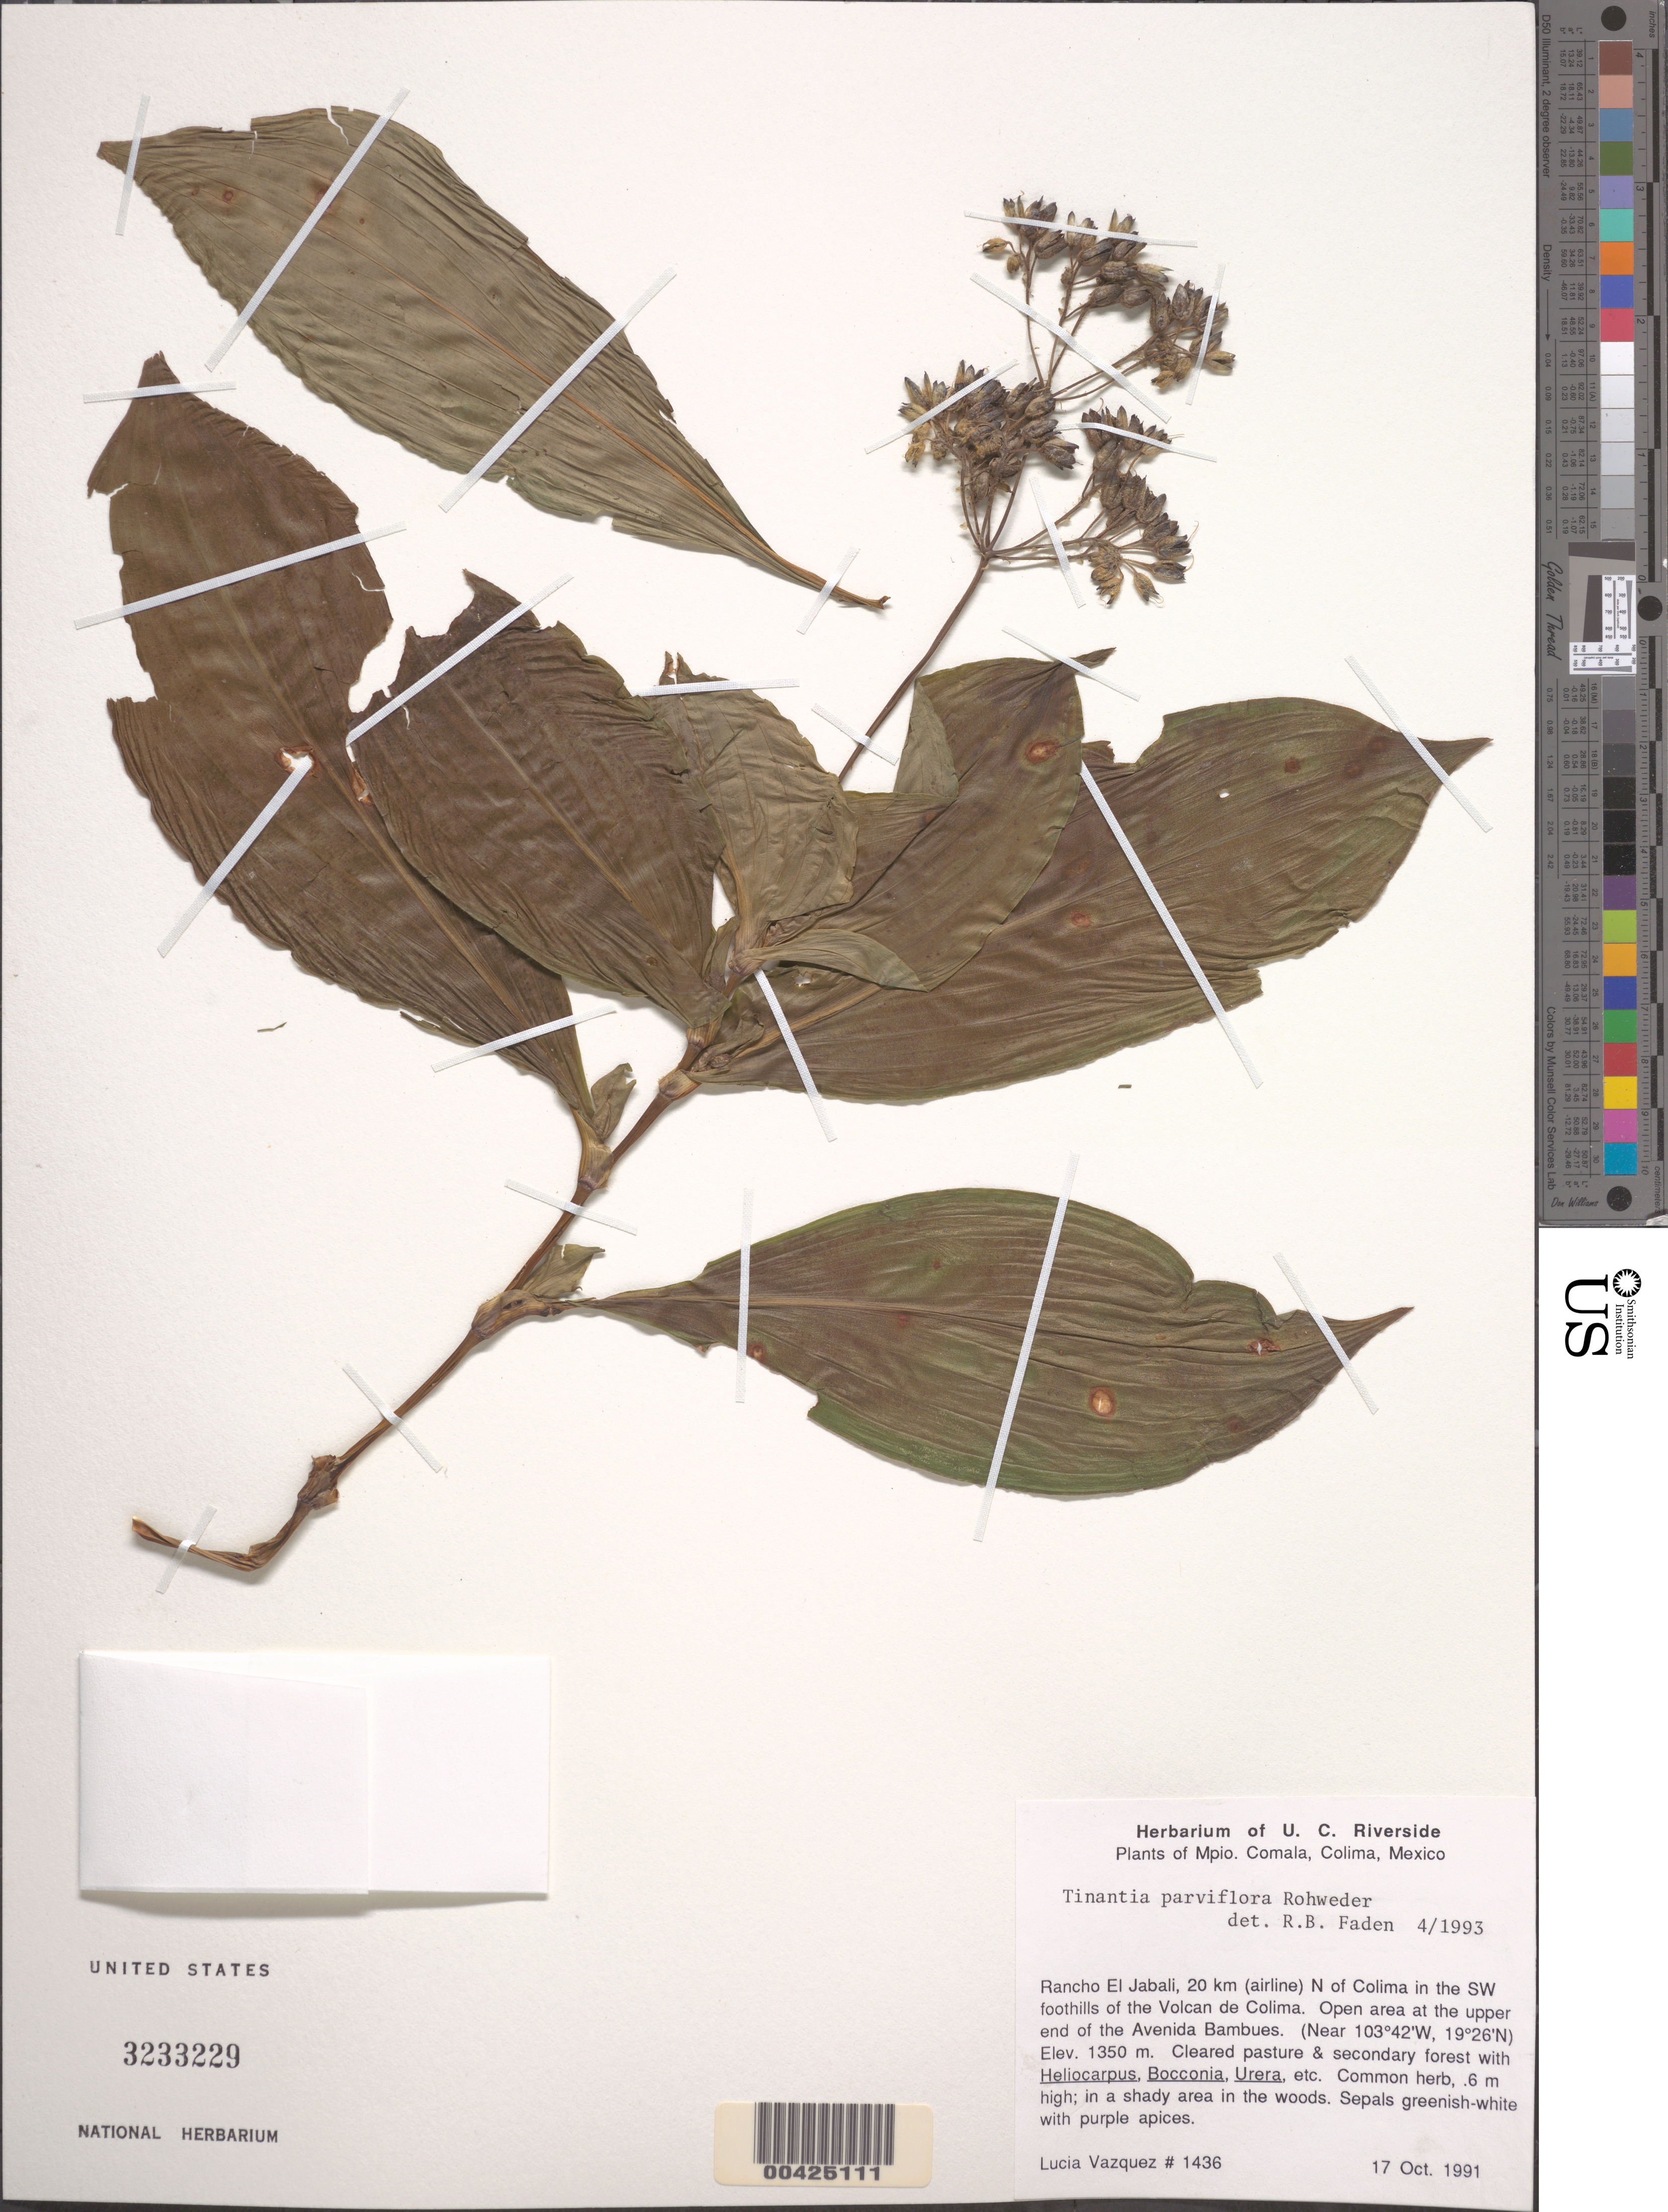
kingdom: Plantae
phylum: Tracheophyta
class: Liliopsida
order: Commelinales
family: Commelinaceae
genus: Tinantia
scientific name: Tinantia parviflora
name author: Rohweder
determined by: Faden, Robert B., (US), Smithsonian Institution - National Museum of Natural History (UNITED STATES)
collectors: L. Vazquez V.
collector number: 1436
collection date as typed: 17 Oct 1991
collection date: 1991-10-17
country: Mexico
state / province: Colima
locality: Comala, Rancho El Jabali, N of Colima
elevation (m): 1350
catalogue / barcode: US 3233229